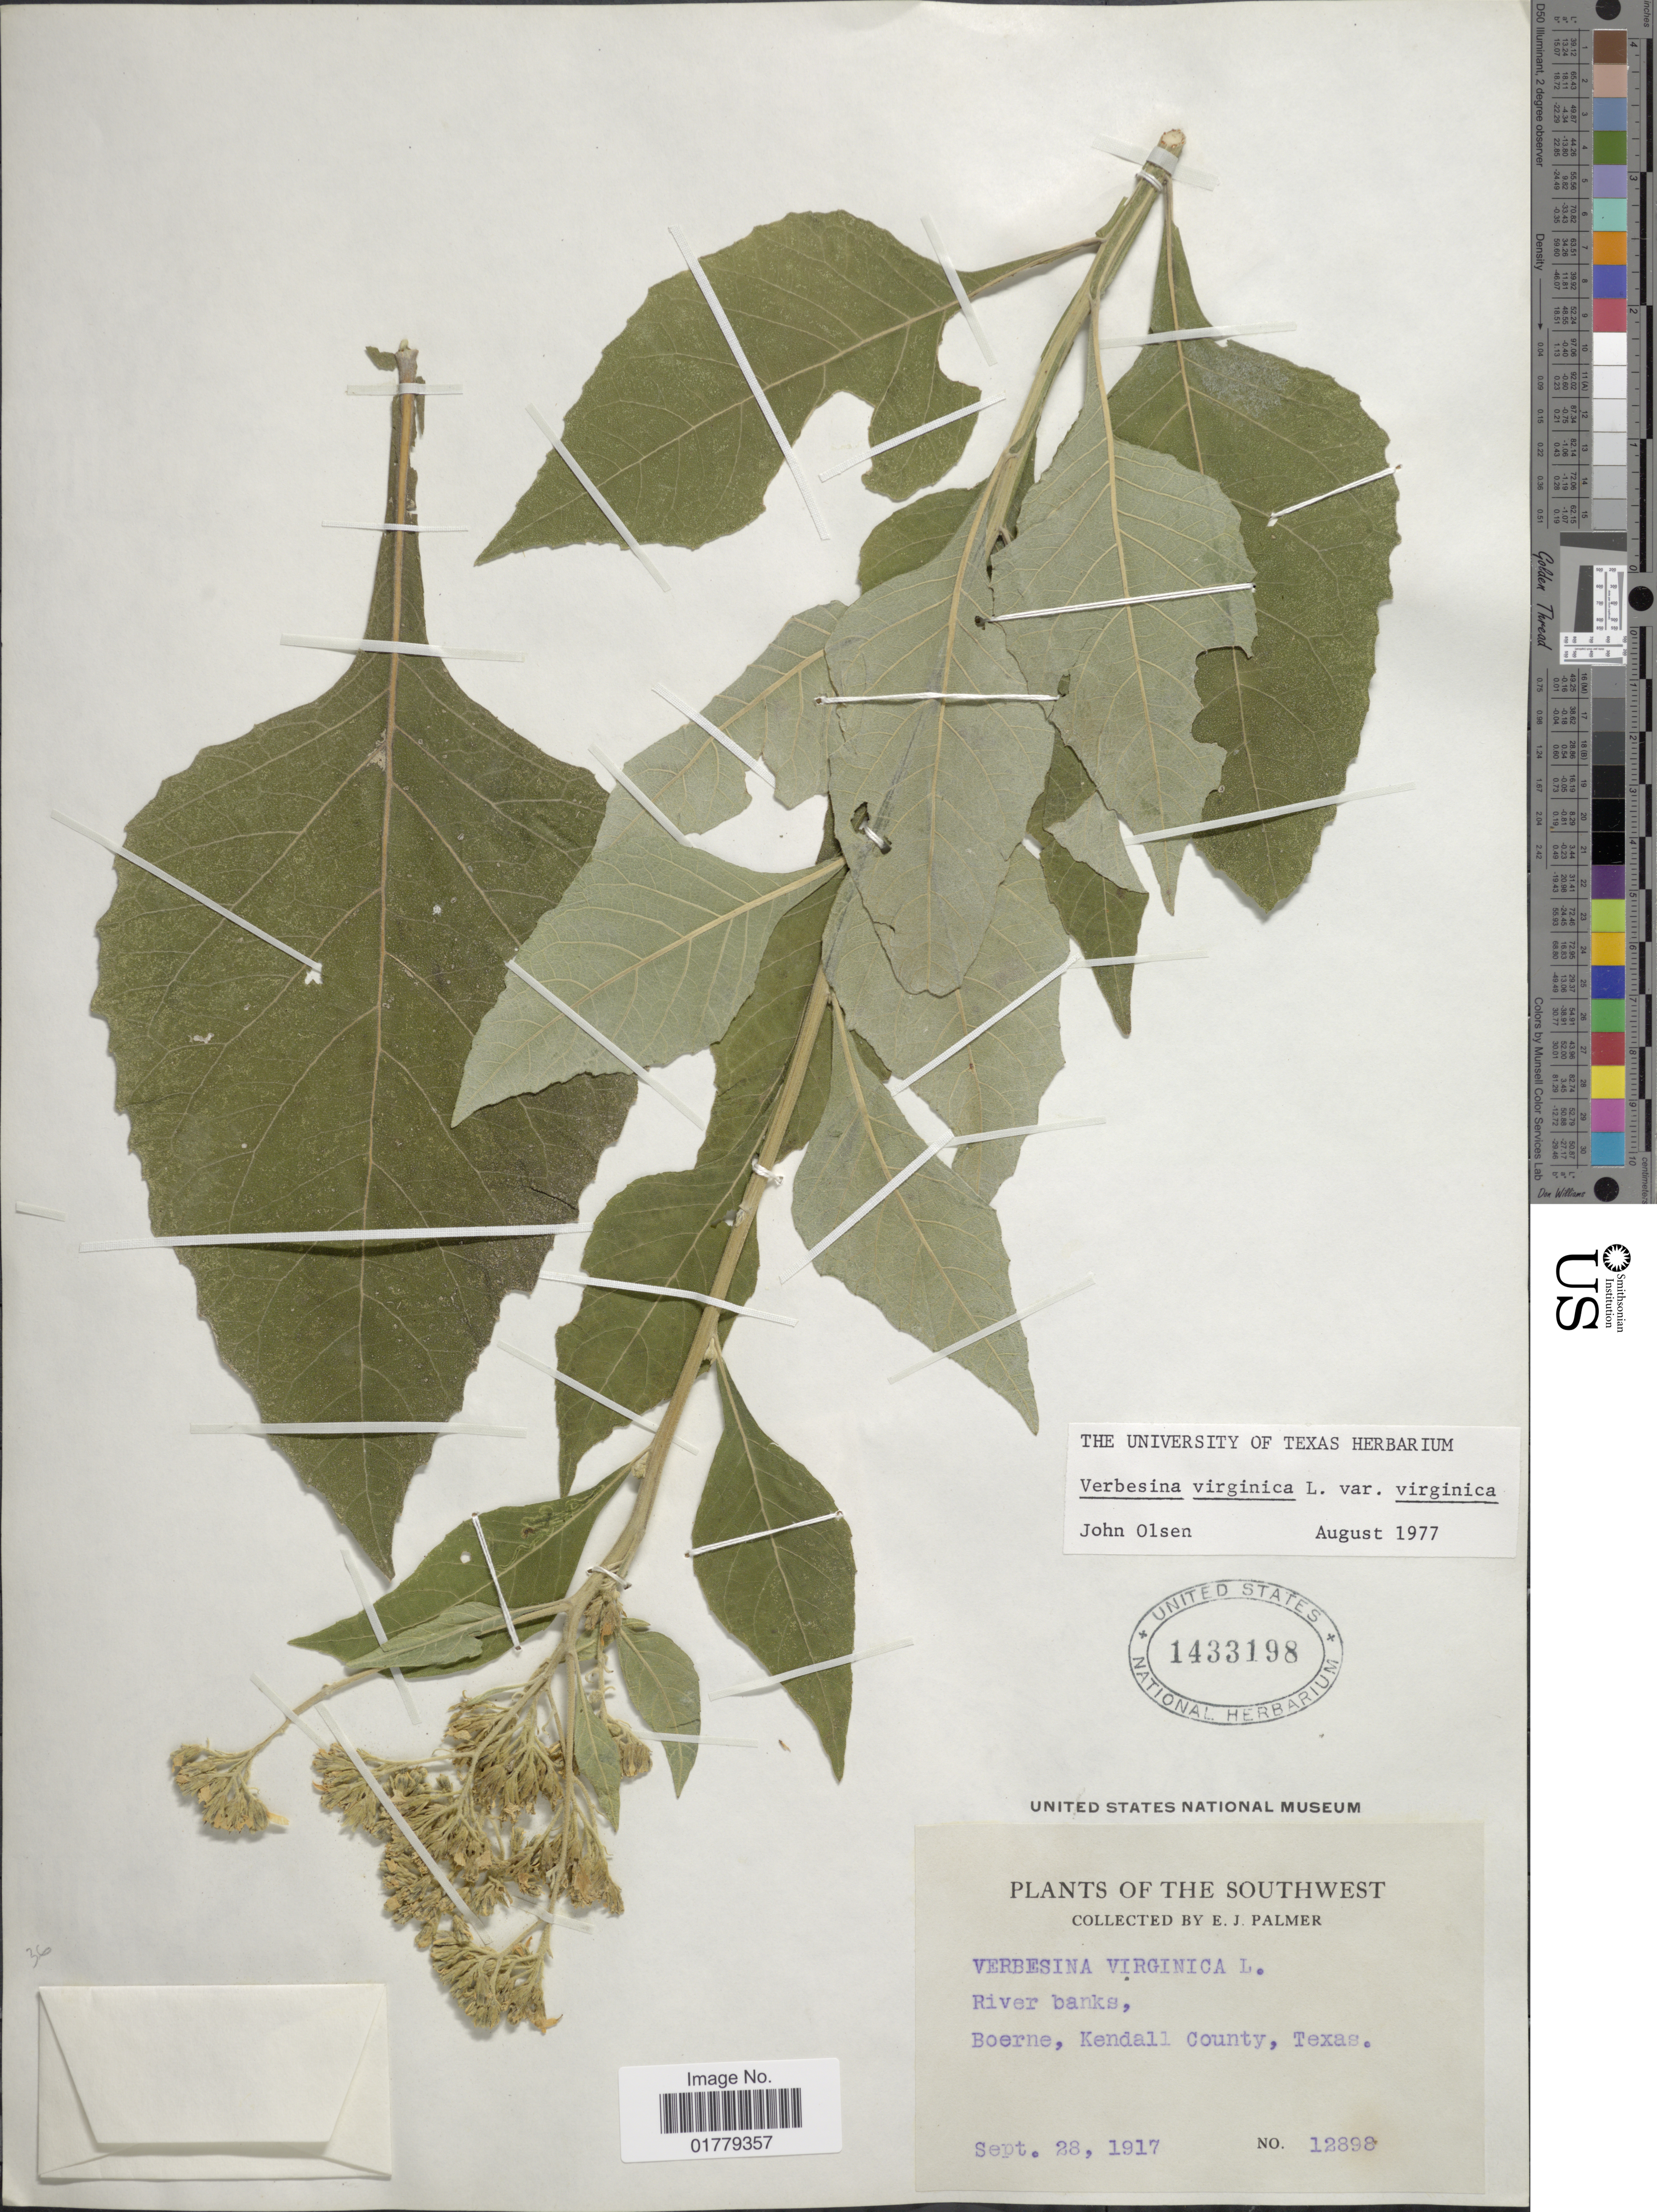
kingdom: Plantae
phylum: Tracheophyta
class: Magnoliopsida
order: Asterales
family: Asteraceae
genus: Verbesina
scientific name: Verbesina virginica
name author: L.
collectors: E. J. Palmer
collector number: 12898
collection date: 1917-09-28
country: United States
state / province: Texas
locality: Southwest. River banks, Boerne, Kendall County, Texas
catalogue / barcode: US 1433198